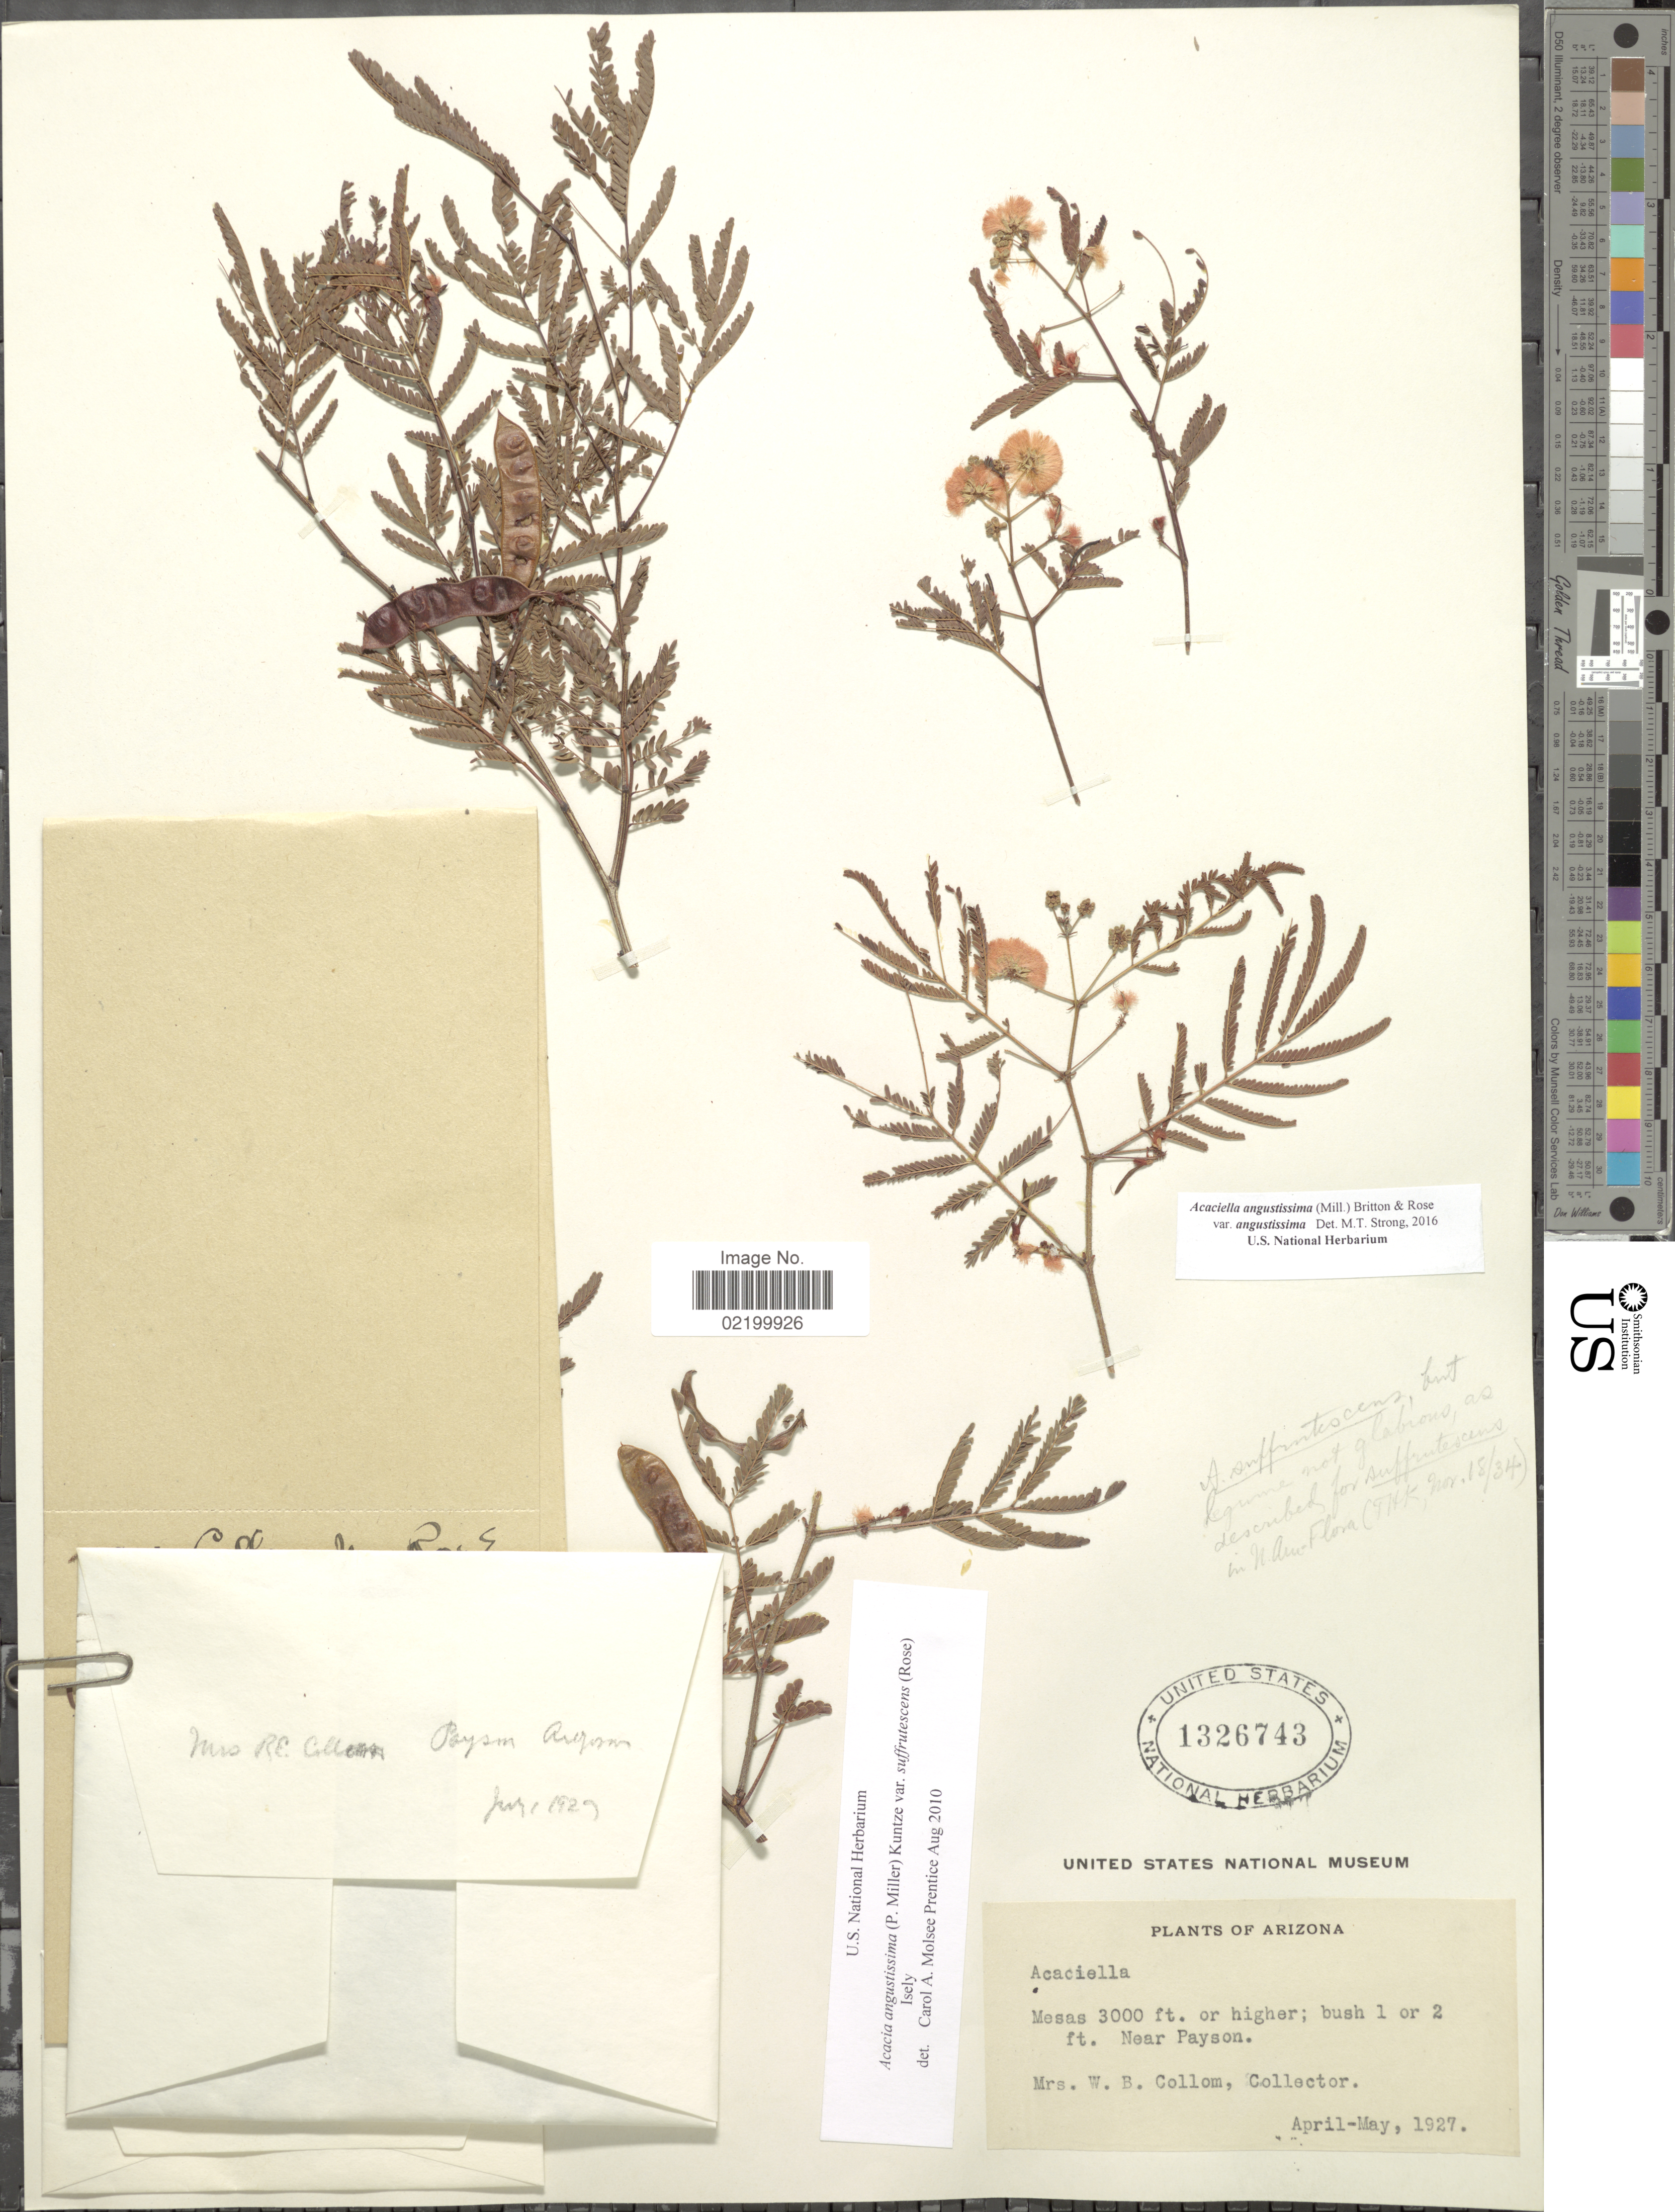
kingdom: Plantae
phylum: Tracheophyta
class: Magnoliopsida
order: Fabales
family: Fabaceae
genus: Acaciella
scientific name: Acaciella angustissima var. angustissima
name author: (Mill.) Britton & Rose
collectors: W. Collom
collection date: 1927-04/1927-05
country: United States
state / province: Arizona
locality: Ft. Near Payson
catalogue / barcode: US 1326743